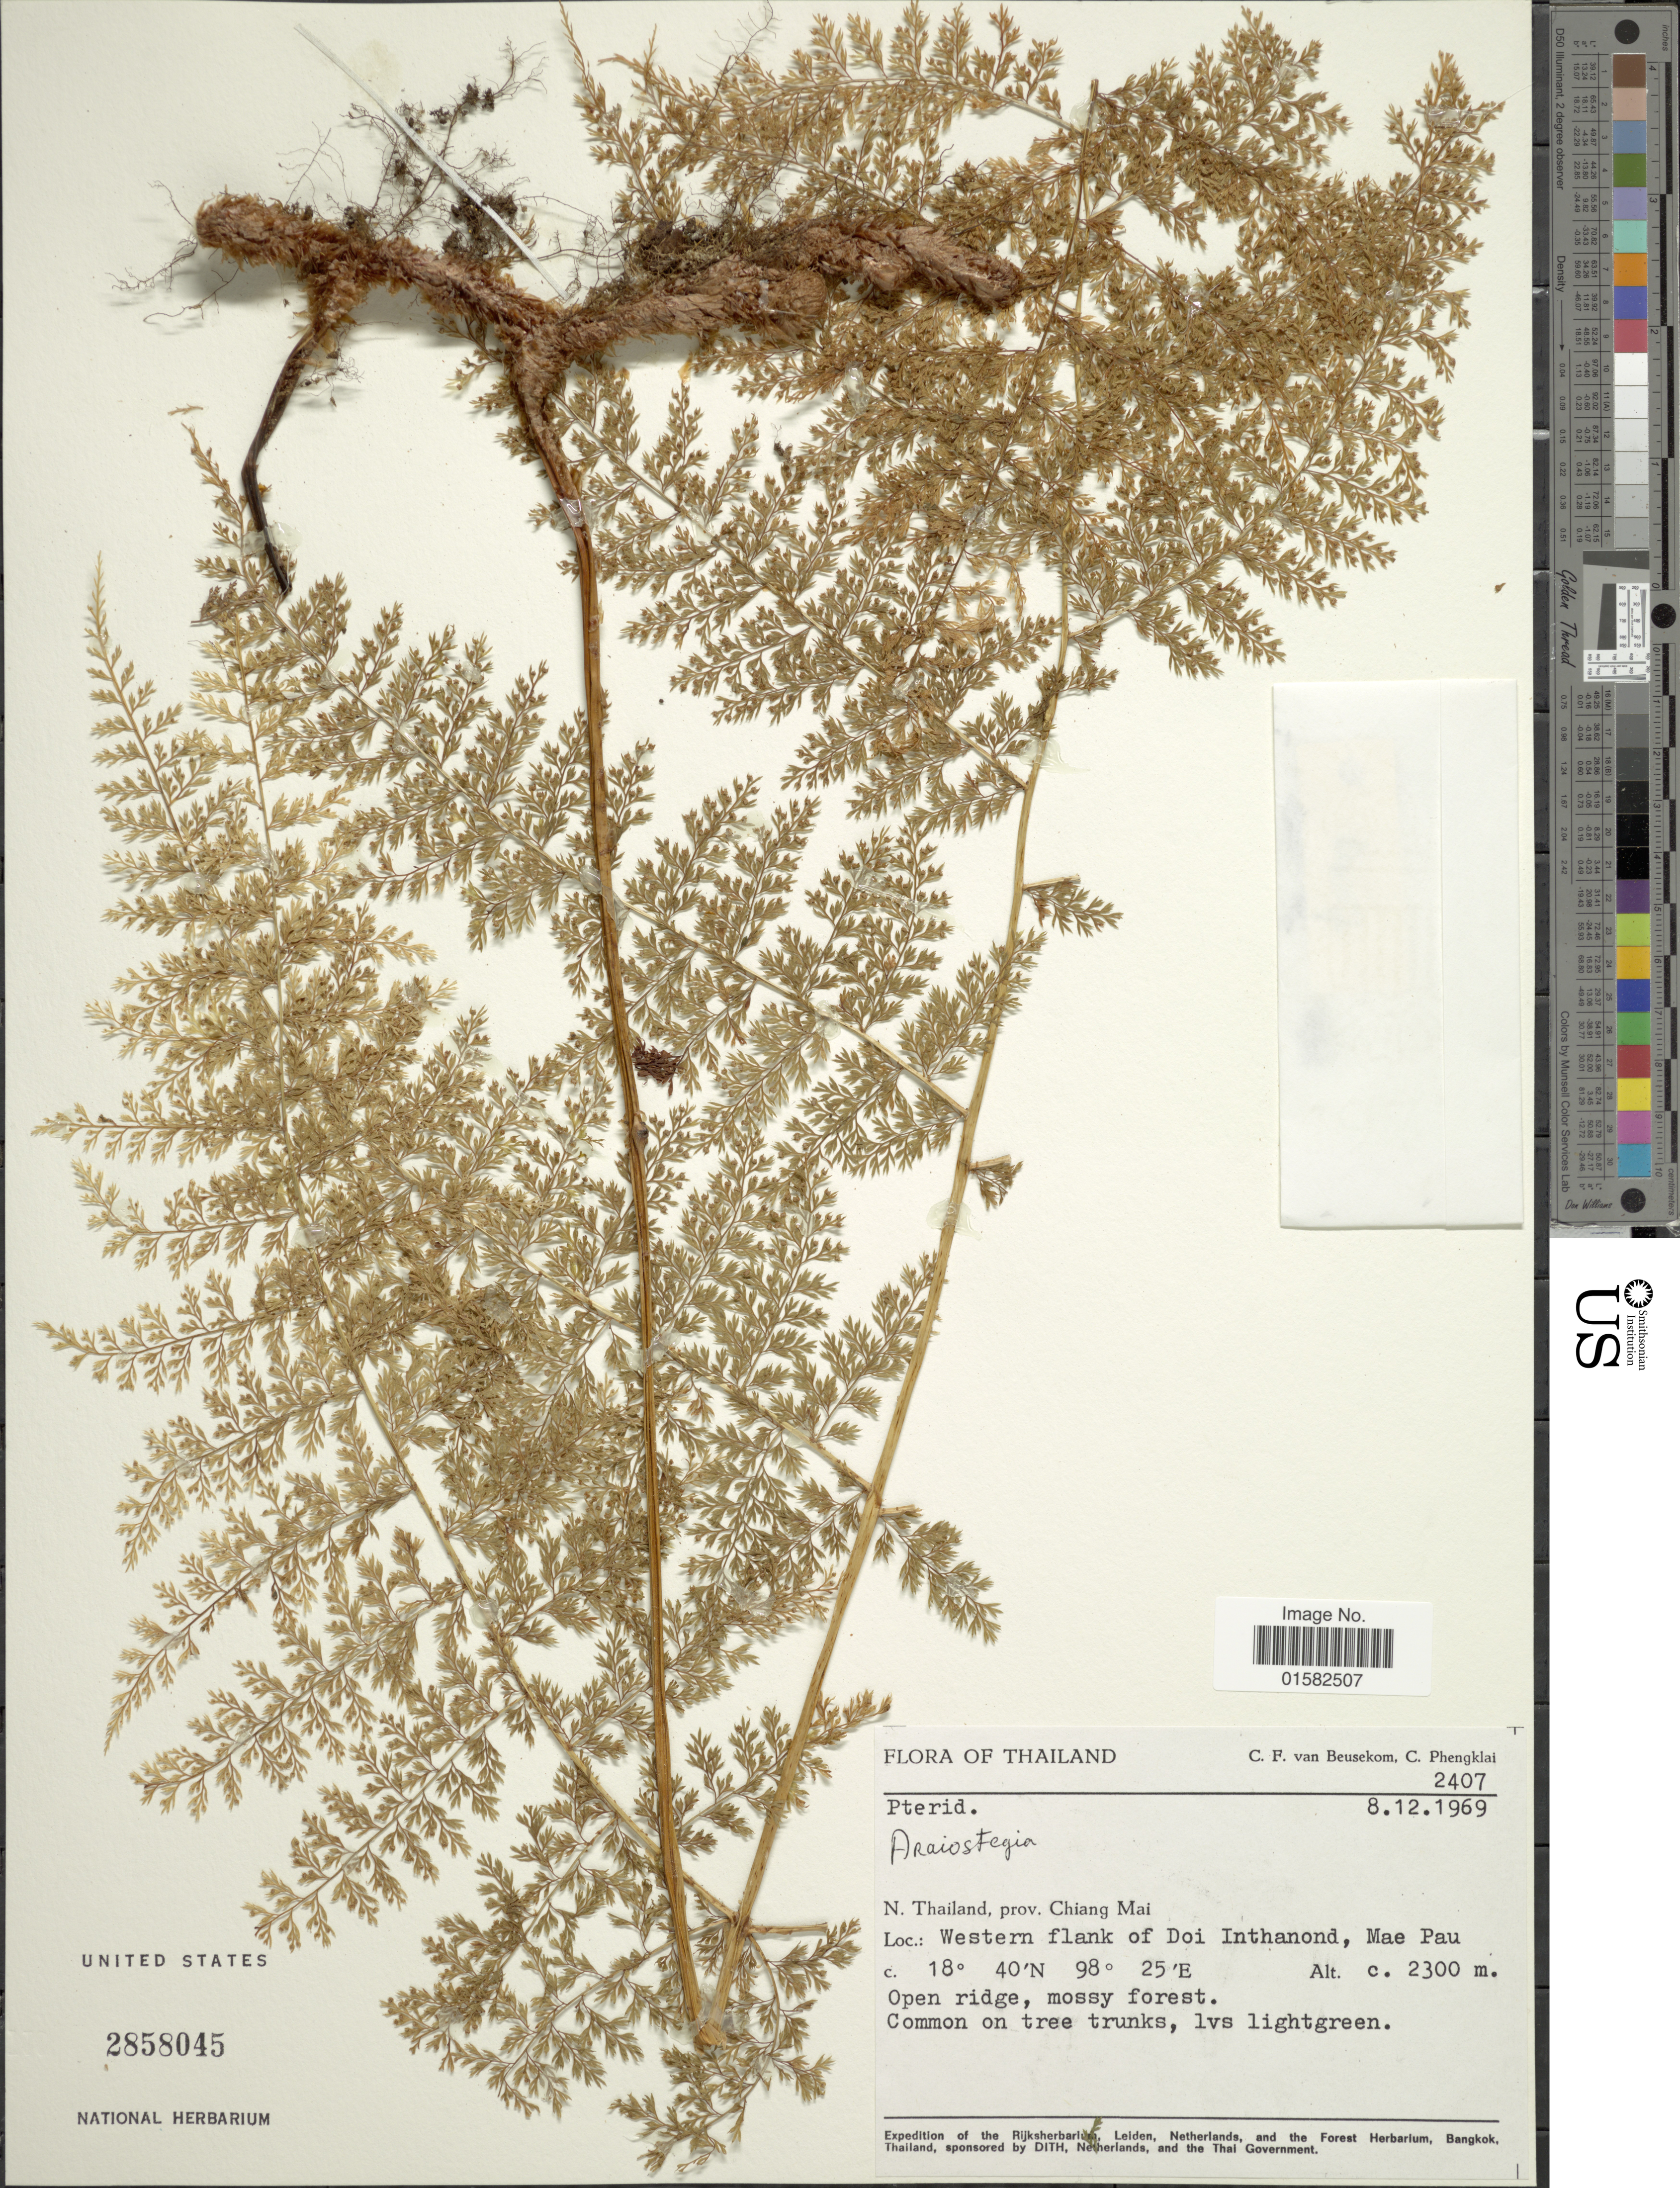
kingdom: Plantae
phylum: Tracheophyta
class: Polypodiopsida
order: Polypodiales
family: Davalliaceae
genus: Araiostegiella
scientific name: Araiostegiella perdurans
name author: (Christ) M. Kato & Tsutsumi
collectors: C. F. Beusekom & C. Phengklai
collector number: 2407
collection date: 1969-12-08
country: Thailand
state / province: Chiang Mai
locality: N.Thailand, prov. Chiang Mai, western flank of Doi Inthanond, Mae Pau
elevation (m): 2300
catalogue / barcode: US 2858045